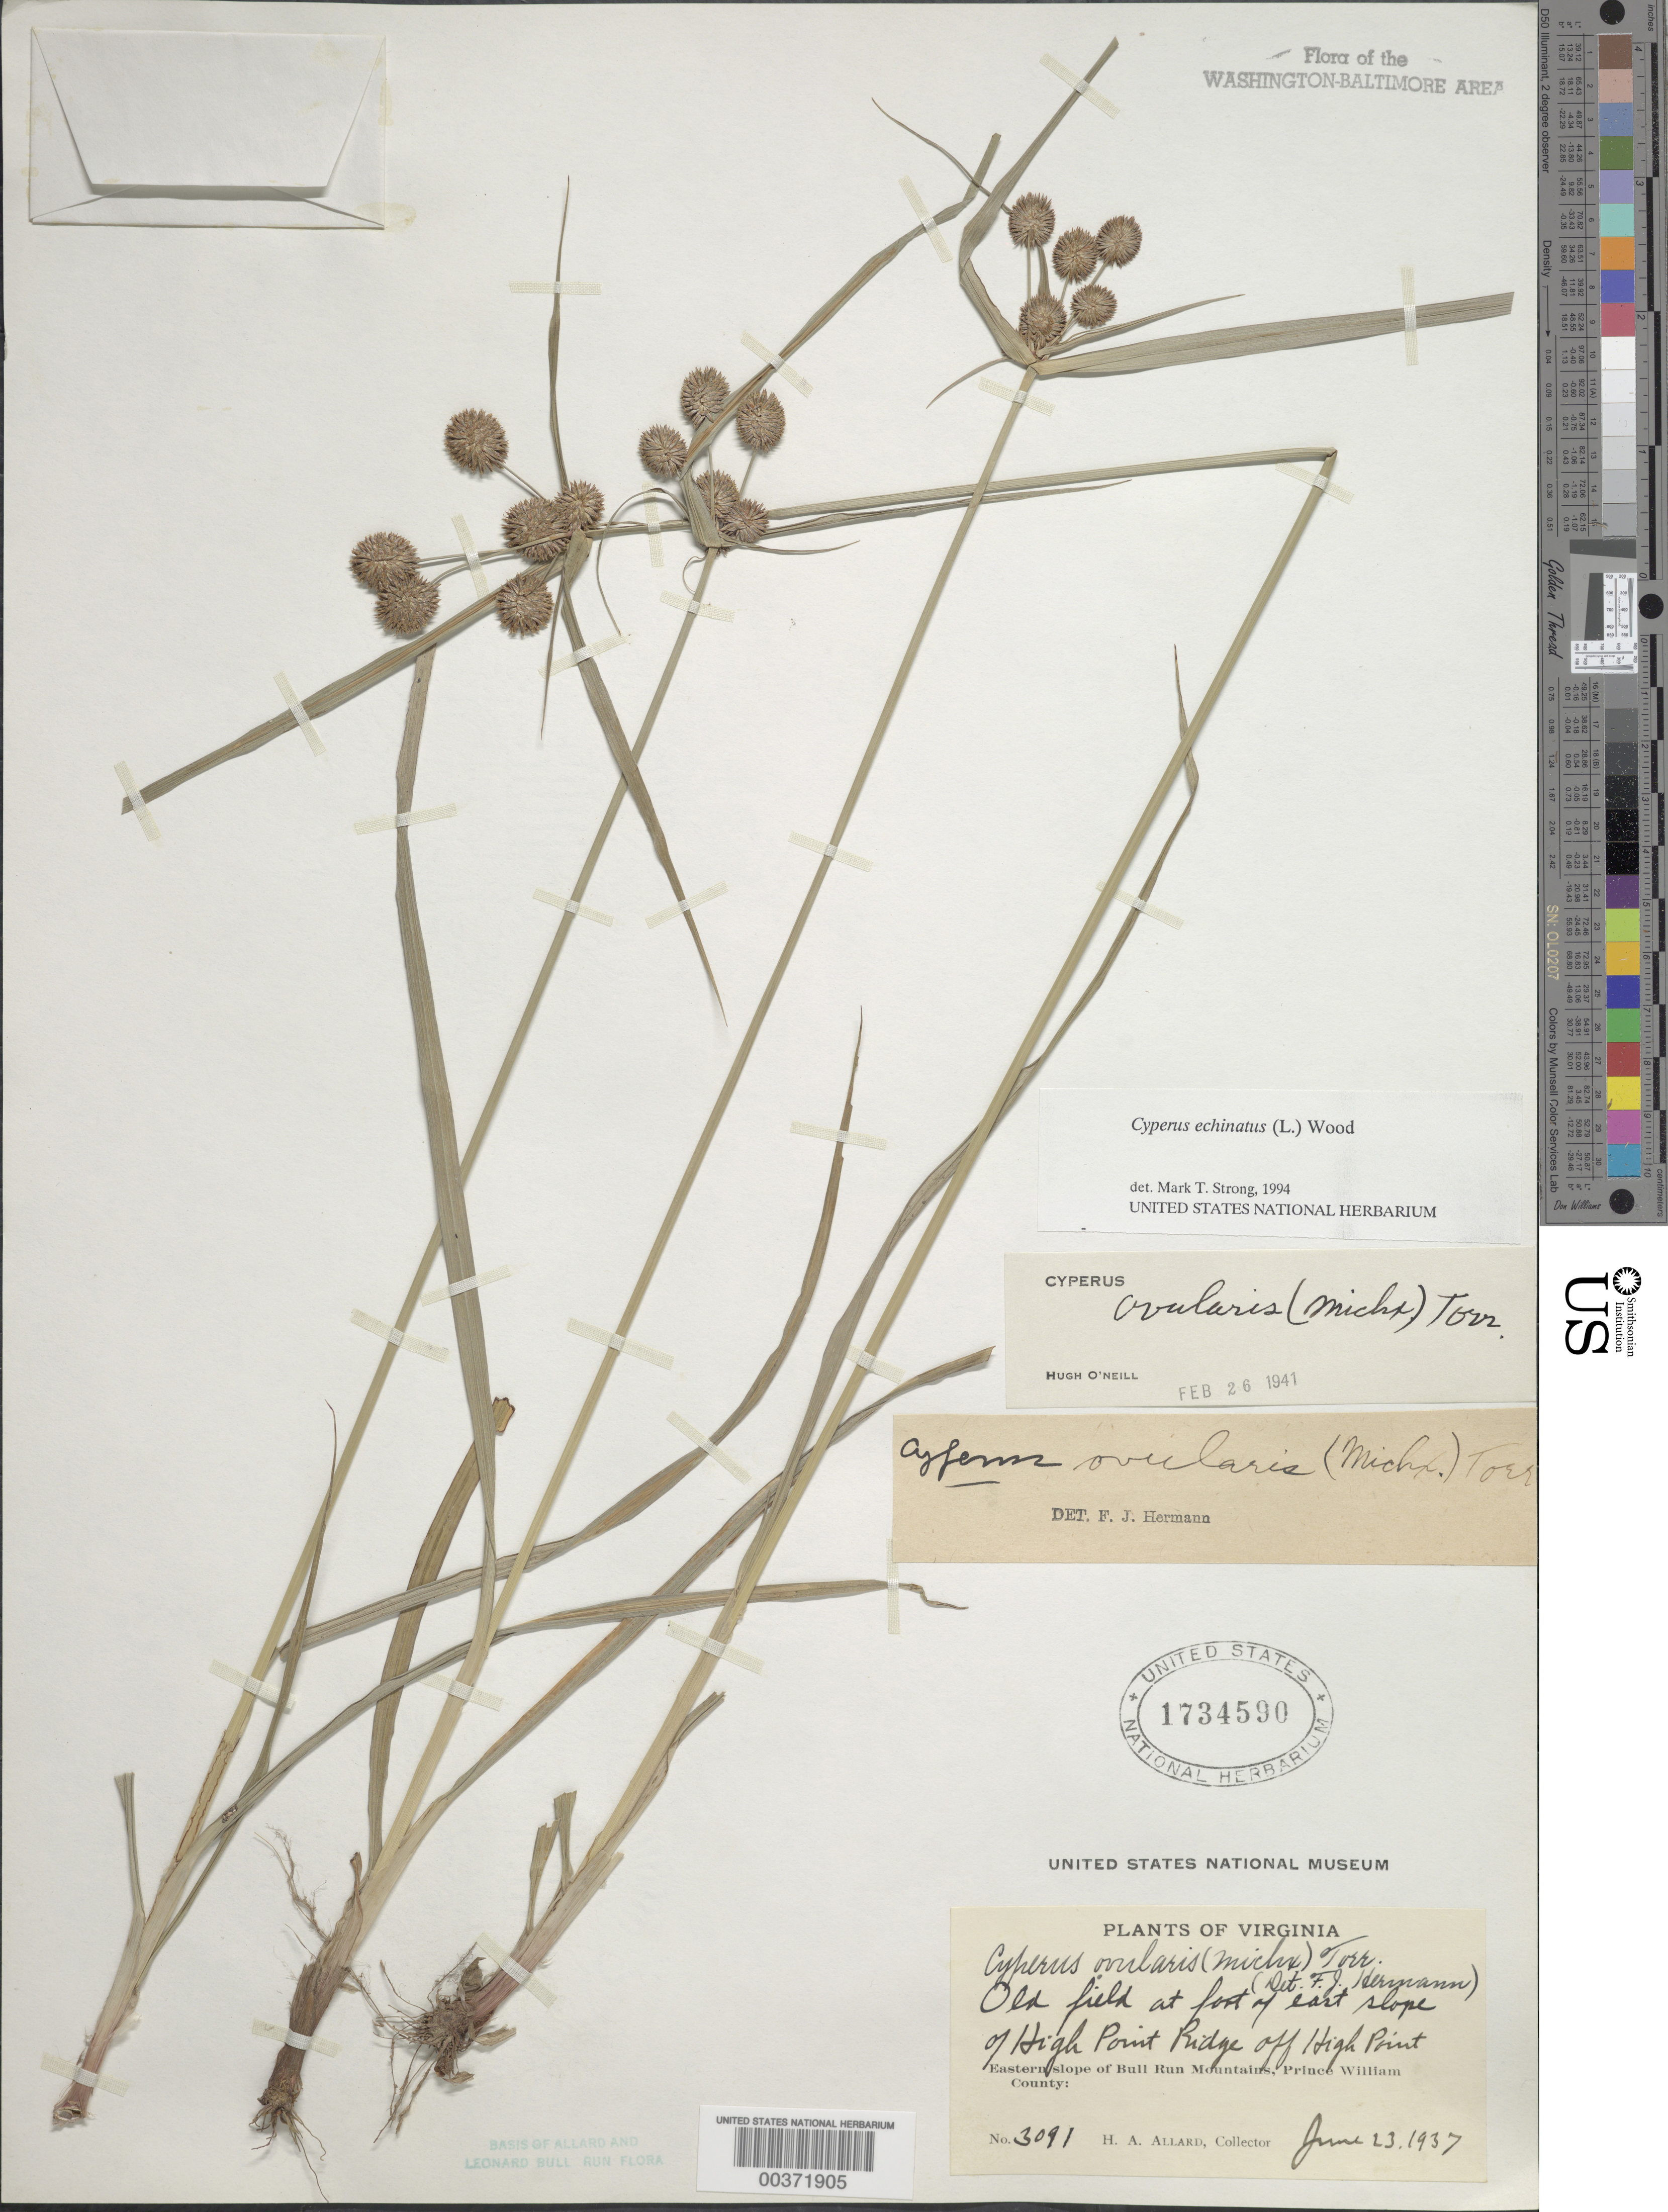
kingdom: Plantae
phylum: Tracheophyta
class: Liliopsida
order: Poales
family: Cyperaceae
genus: Cyperus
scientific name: Cyperus echinatus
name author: (L.) Alph. Wood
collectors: H. A. Allard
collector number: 3091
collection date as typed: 23 Jun 1937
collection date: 1937-06-23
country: United States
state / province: Virginia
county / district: Prince William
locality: High Point ridge off High Point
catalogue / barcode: US 1734590